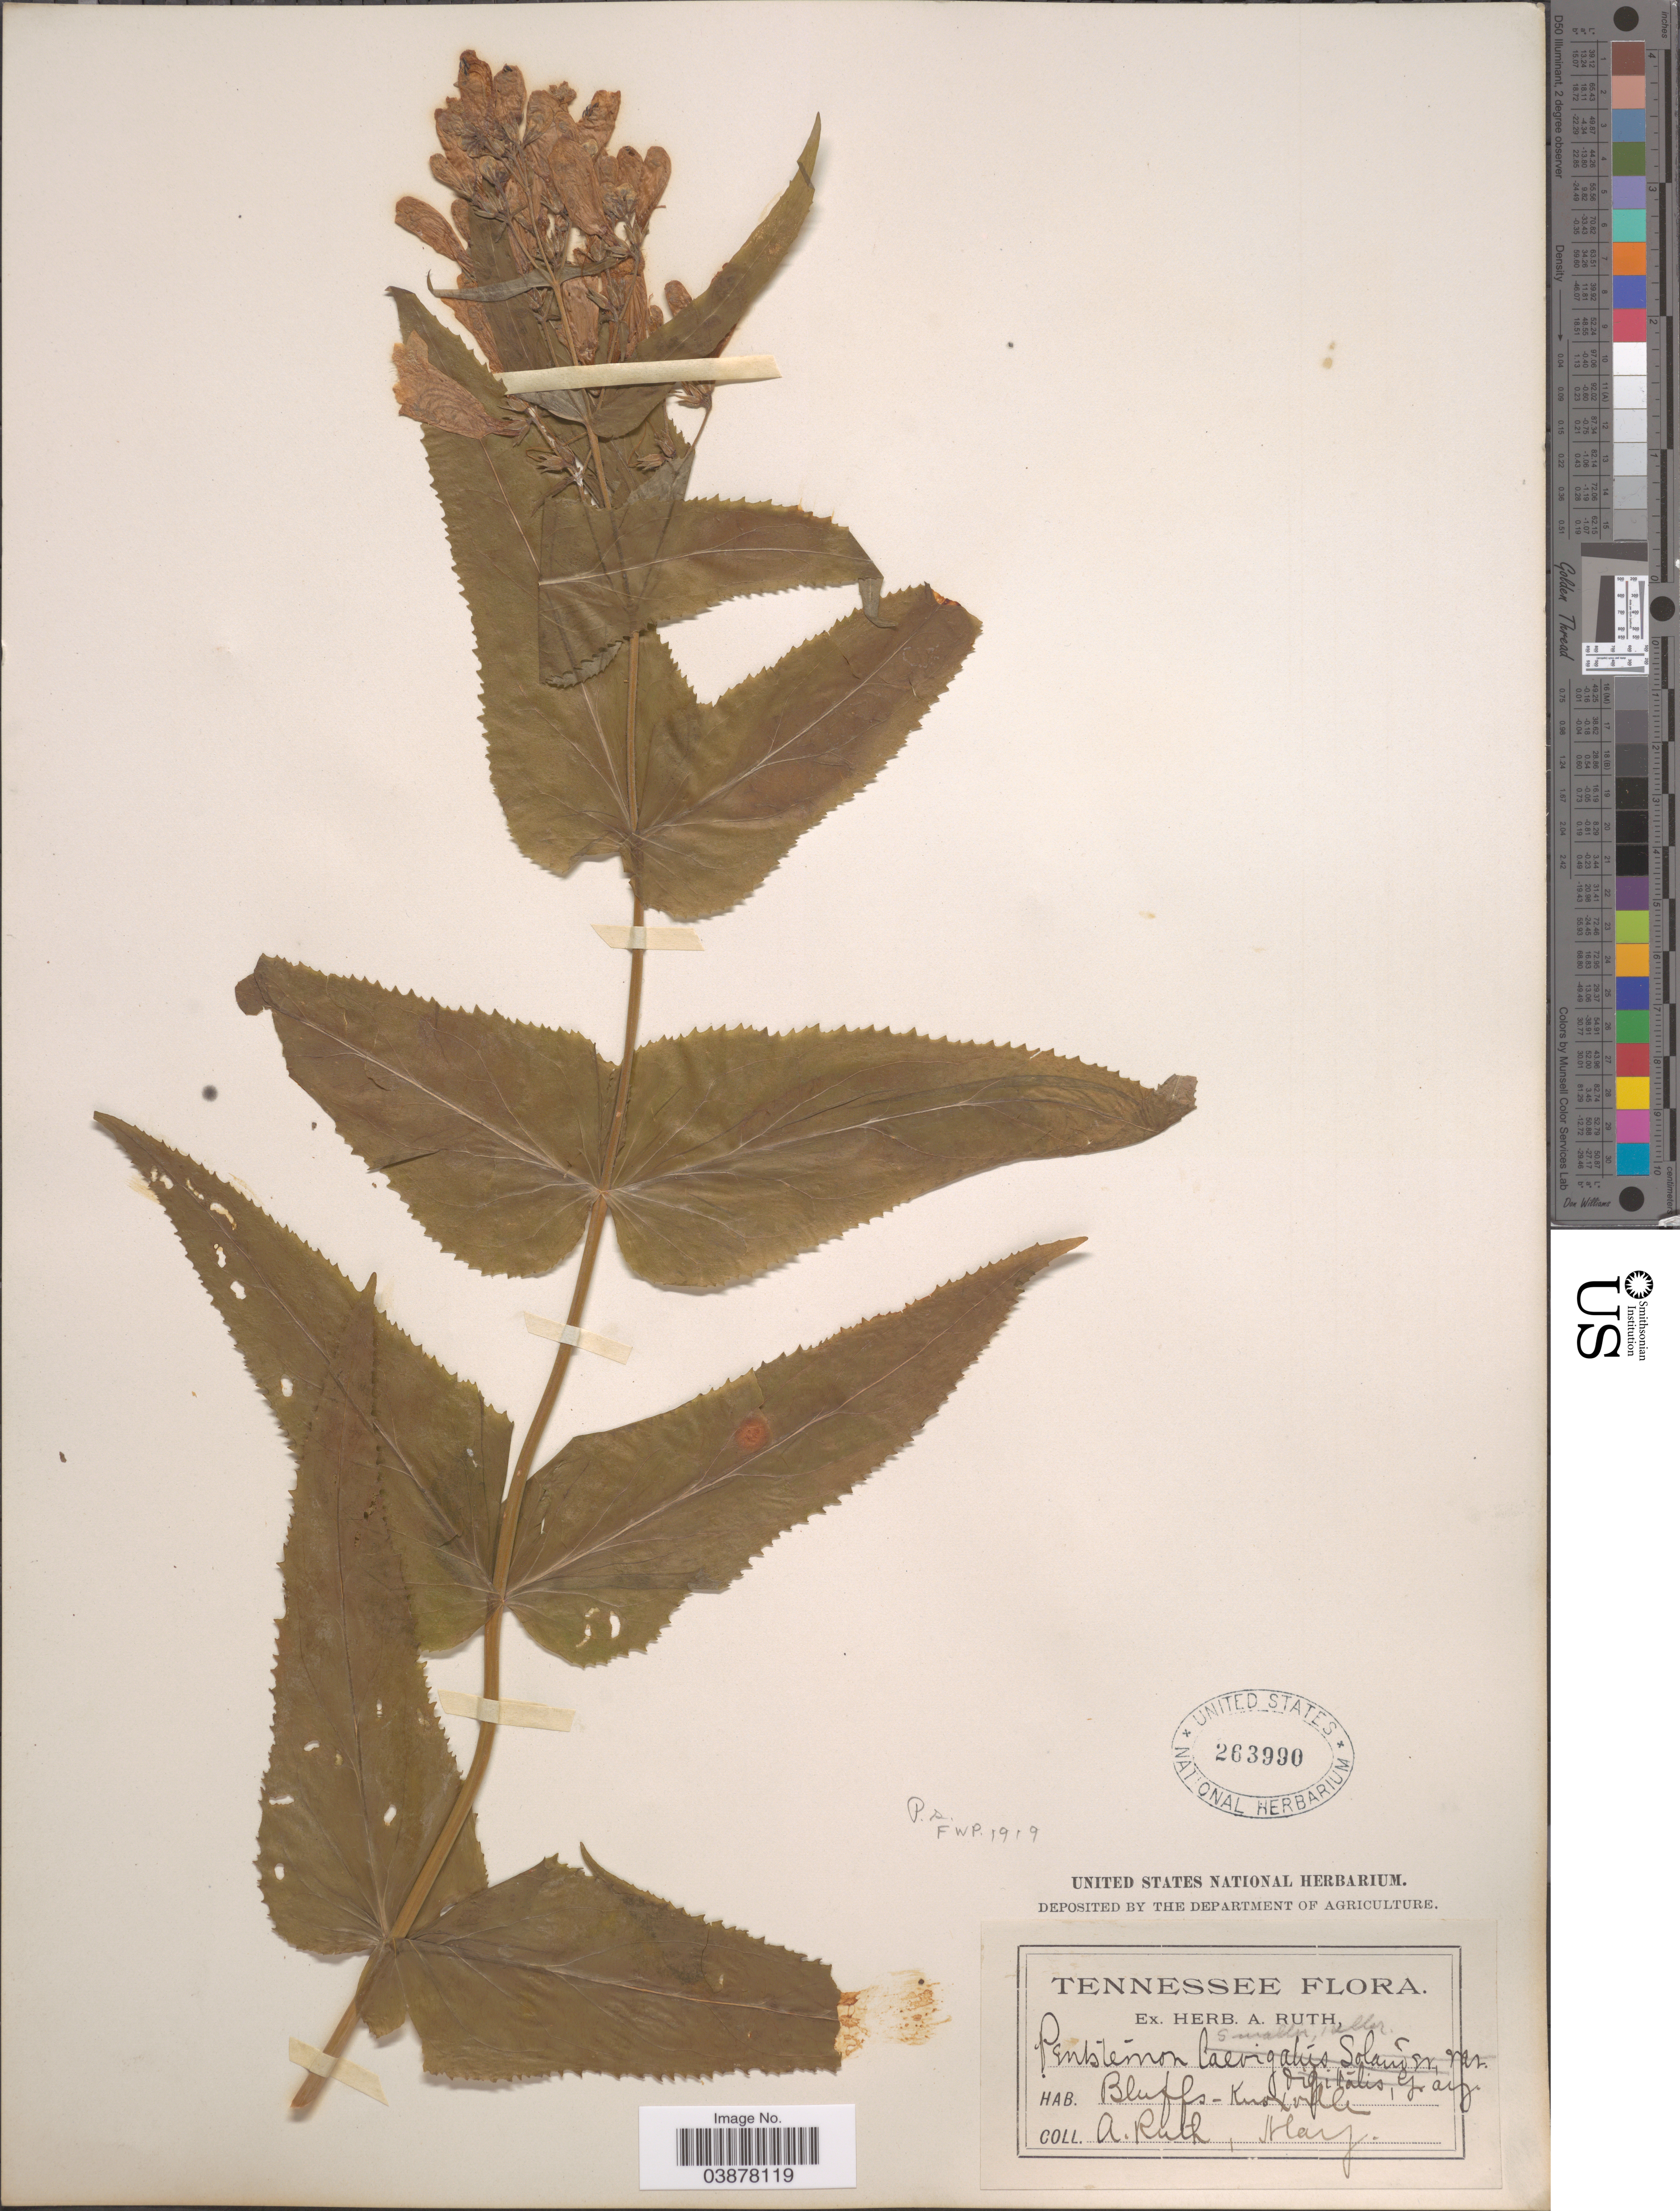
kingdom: Plantae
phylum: Tracheophyta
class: Magnoliopsida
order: Lamiales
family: Plantaginaceae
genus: Penstemon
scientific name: Penstemon smallii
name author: A. Heller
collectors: A. Ruth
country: United States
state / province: Tennessee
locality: Knoxville.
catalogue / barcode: US 263990